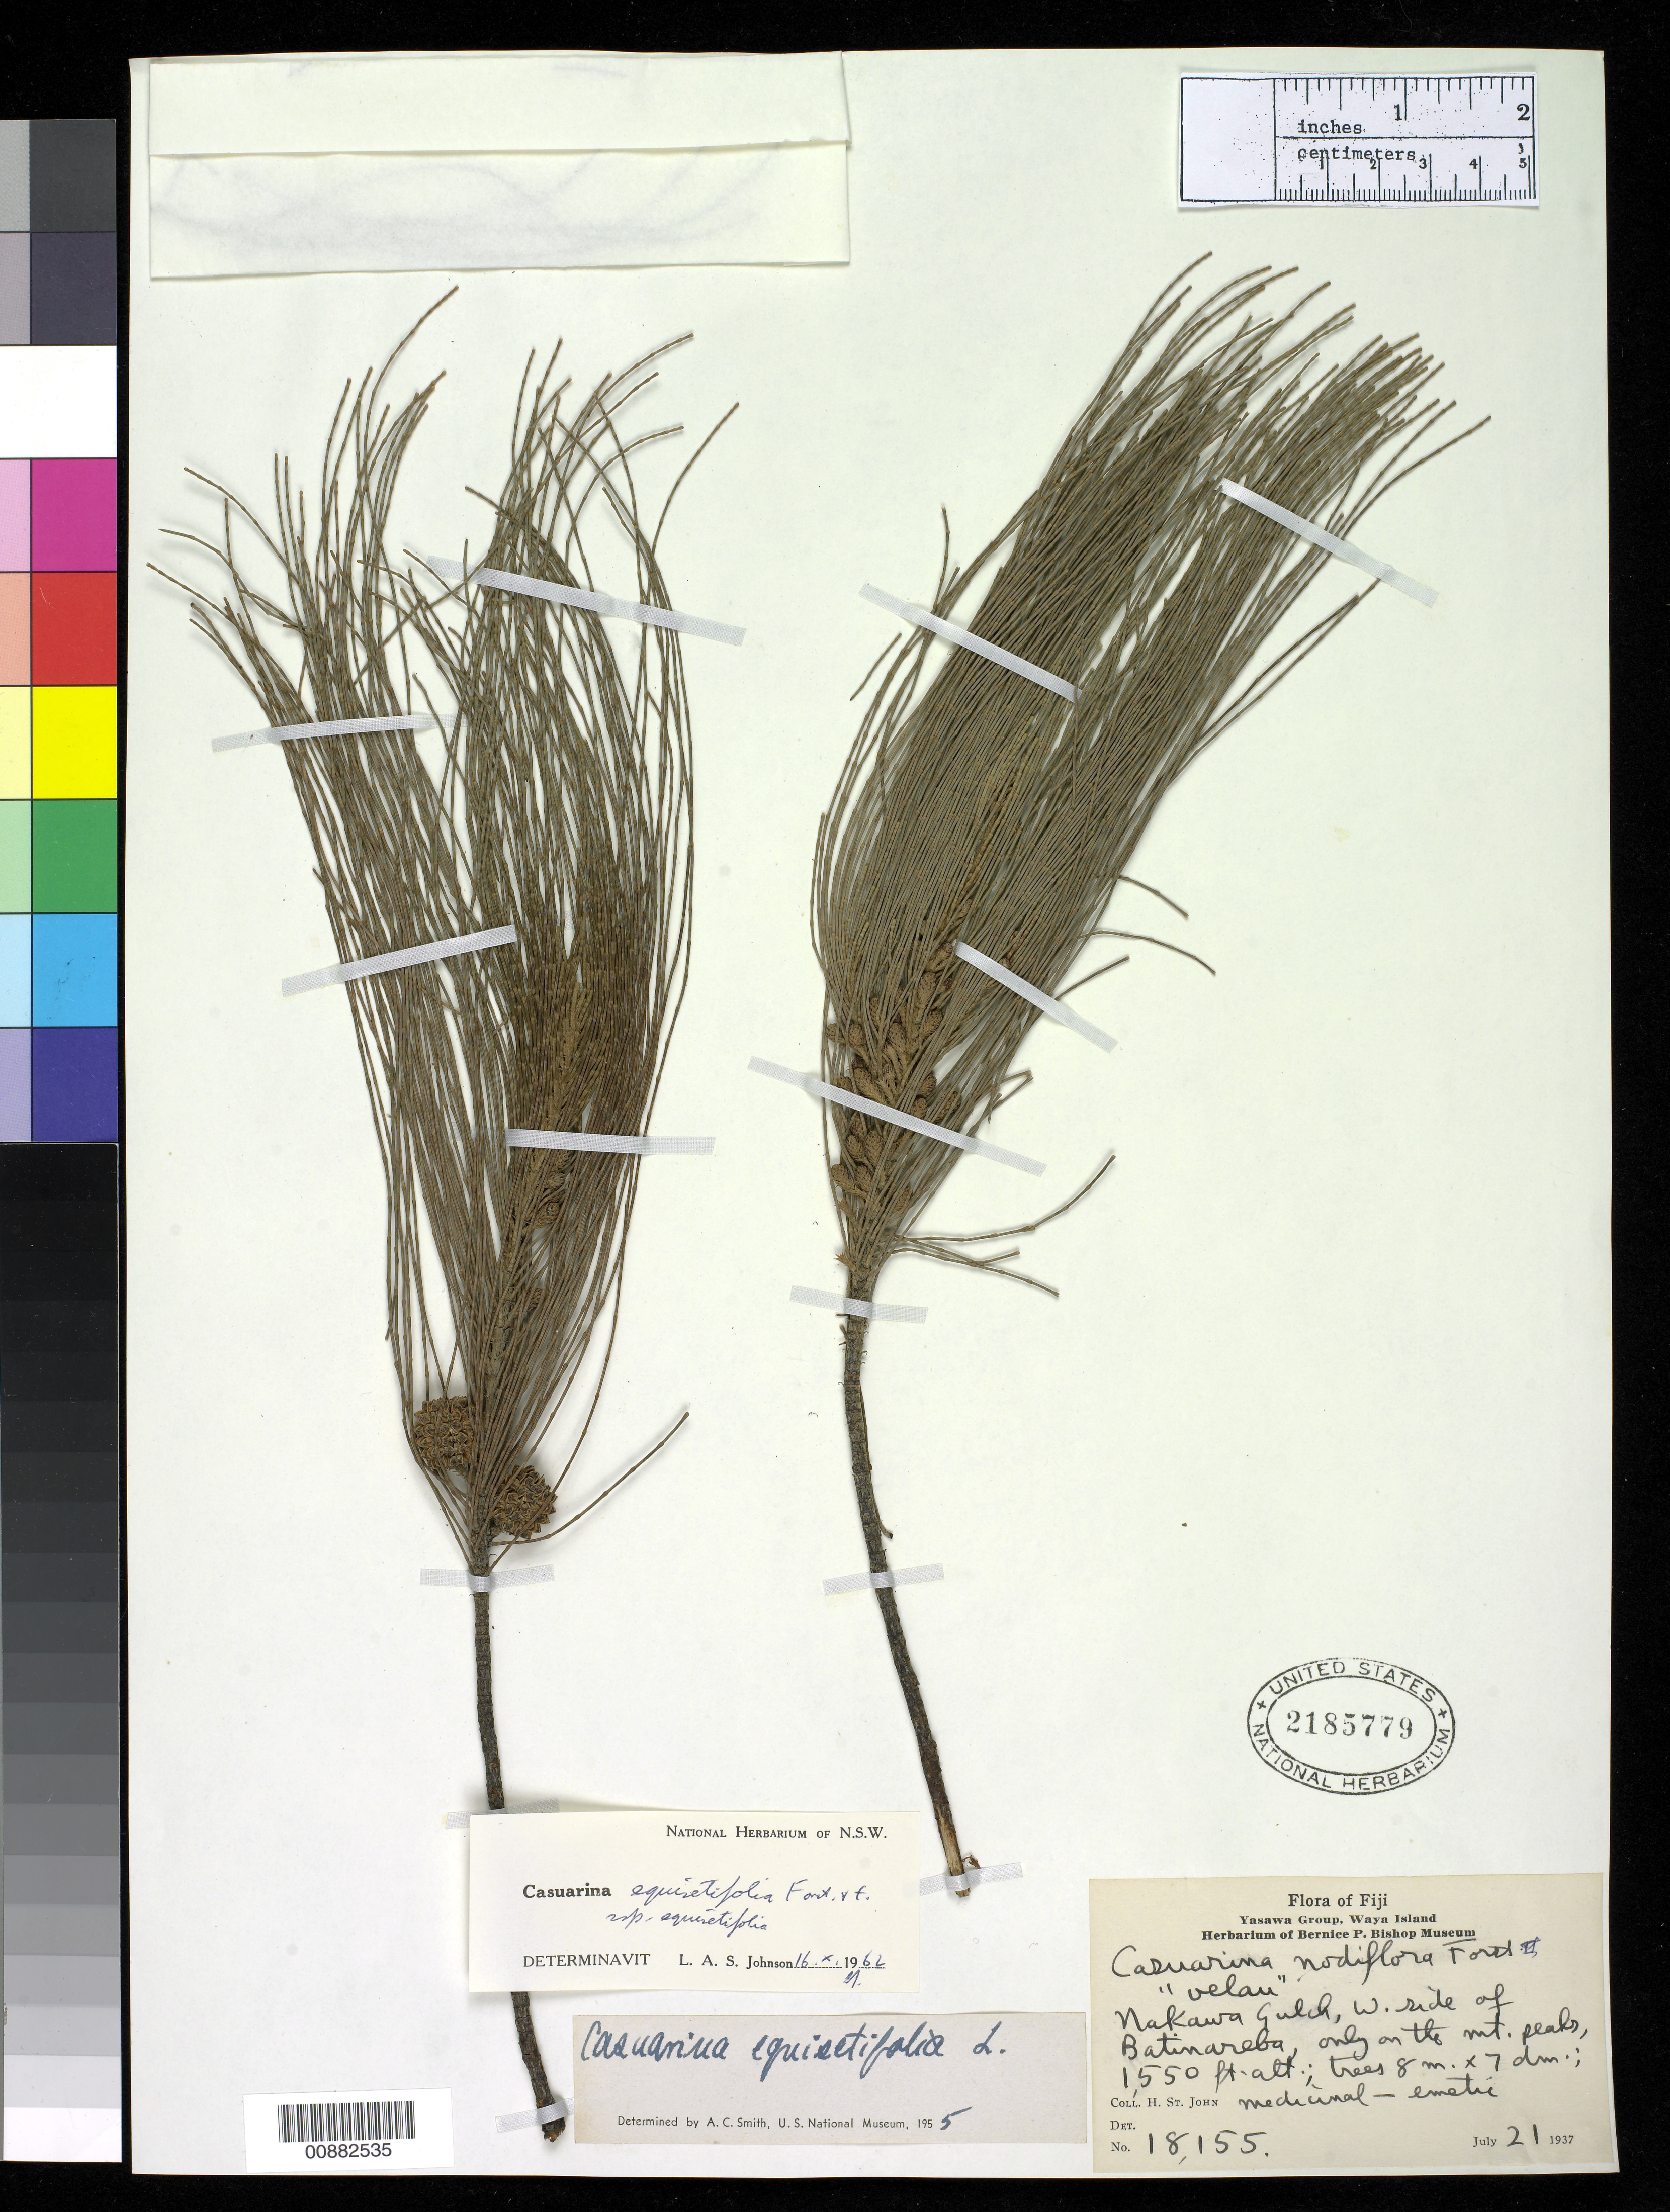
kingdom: Plantae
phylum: Tracheophyta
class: Magnoliopsida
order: Fagales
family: Casuarinaceae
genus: Casuarina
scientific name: Casuarina equisetifolia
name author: L.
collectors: H. St. John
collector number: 18155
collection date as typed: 21 Jul 1937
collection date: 1937-07-21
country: Fiji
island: Waya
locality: Nakawa Gulch, W side of Batinareba, only on the mountain peaks.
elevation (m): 472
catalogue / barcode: US 2185779